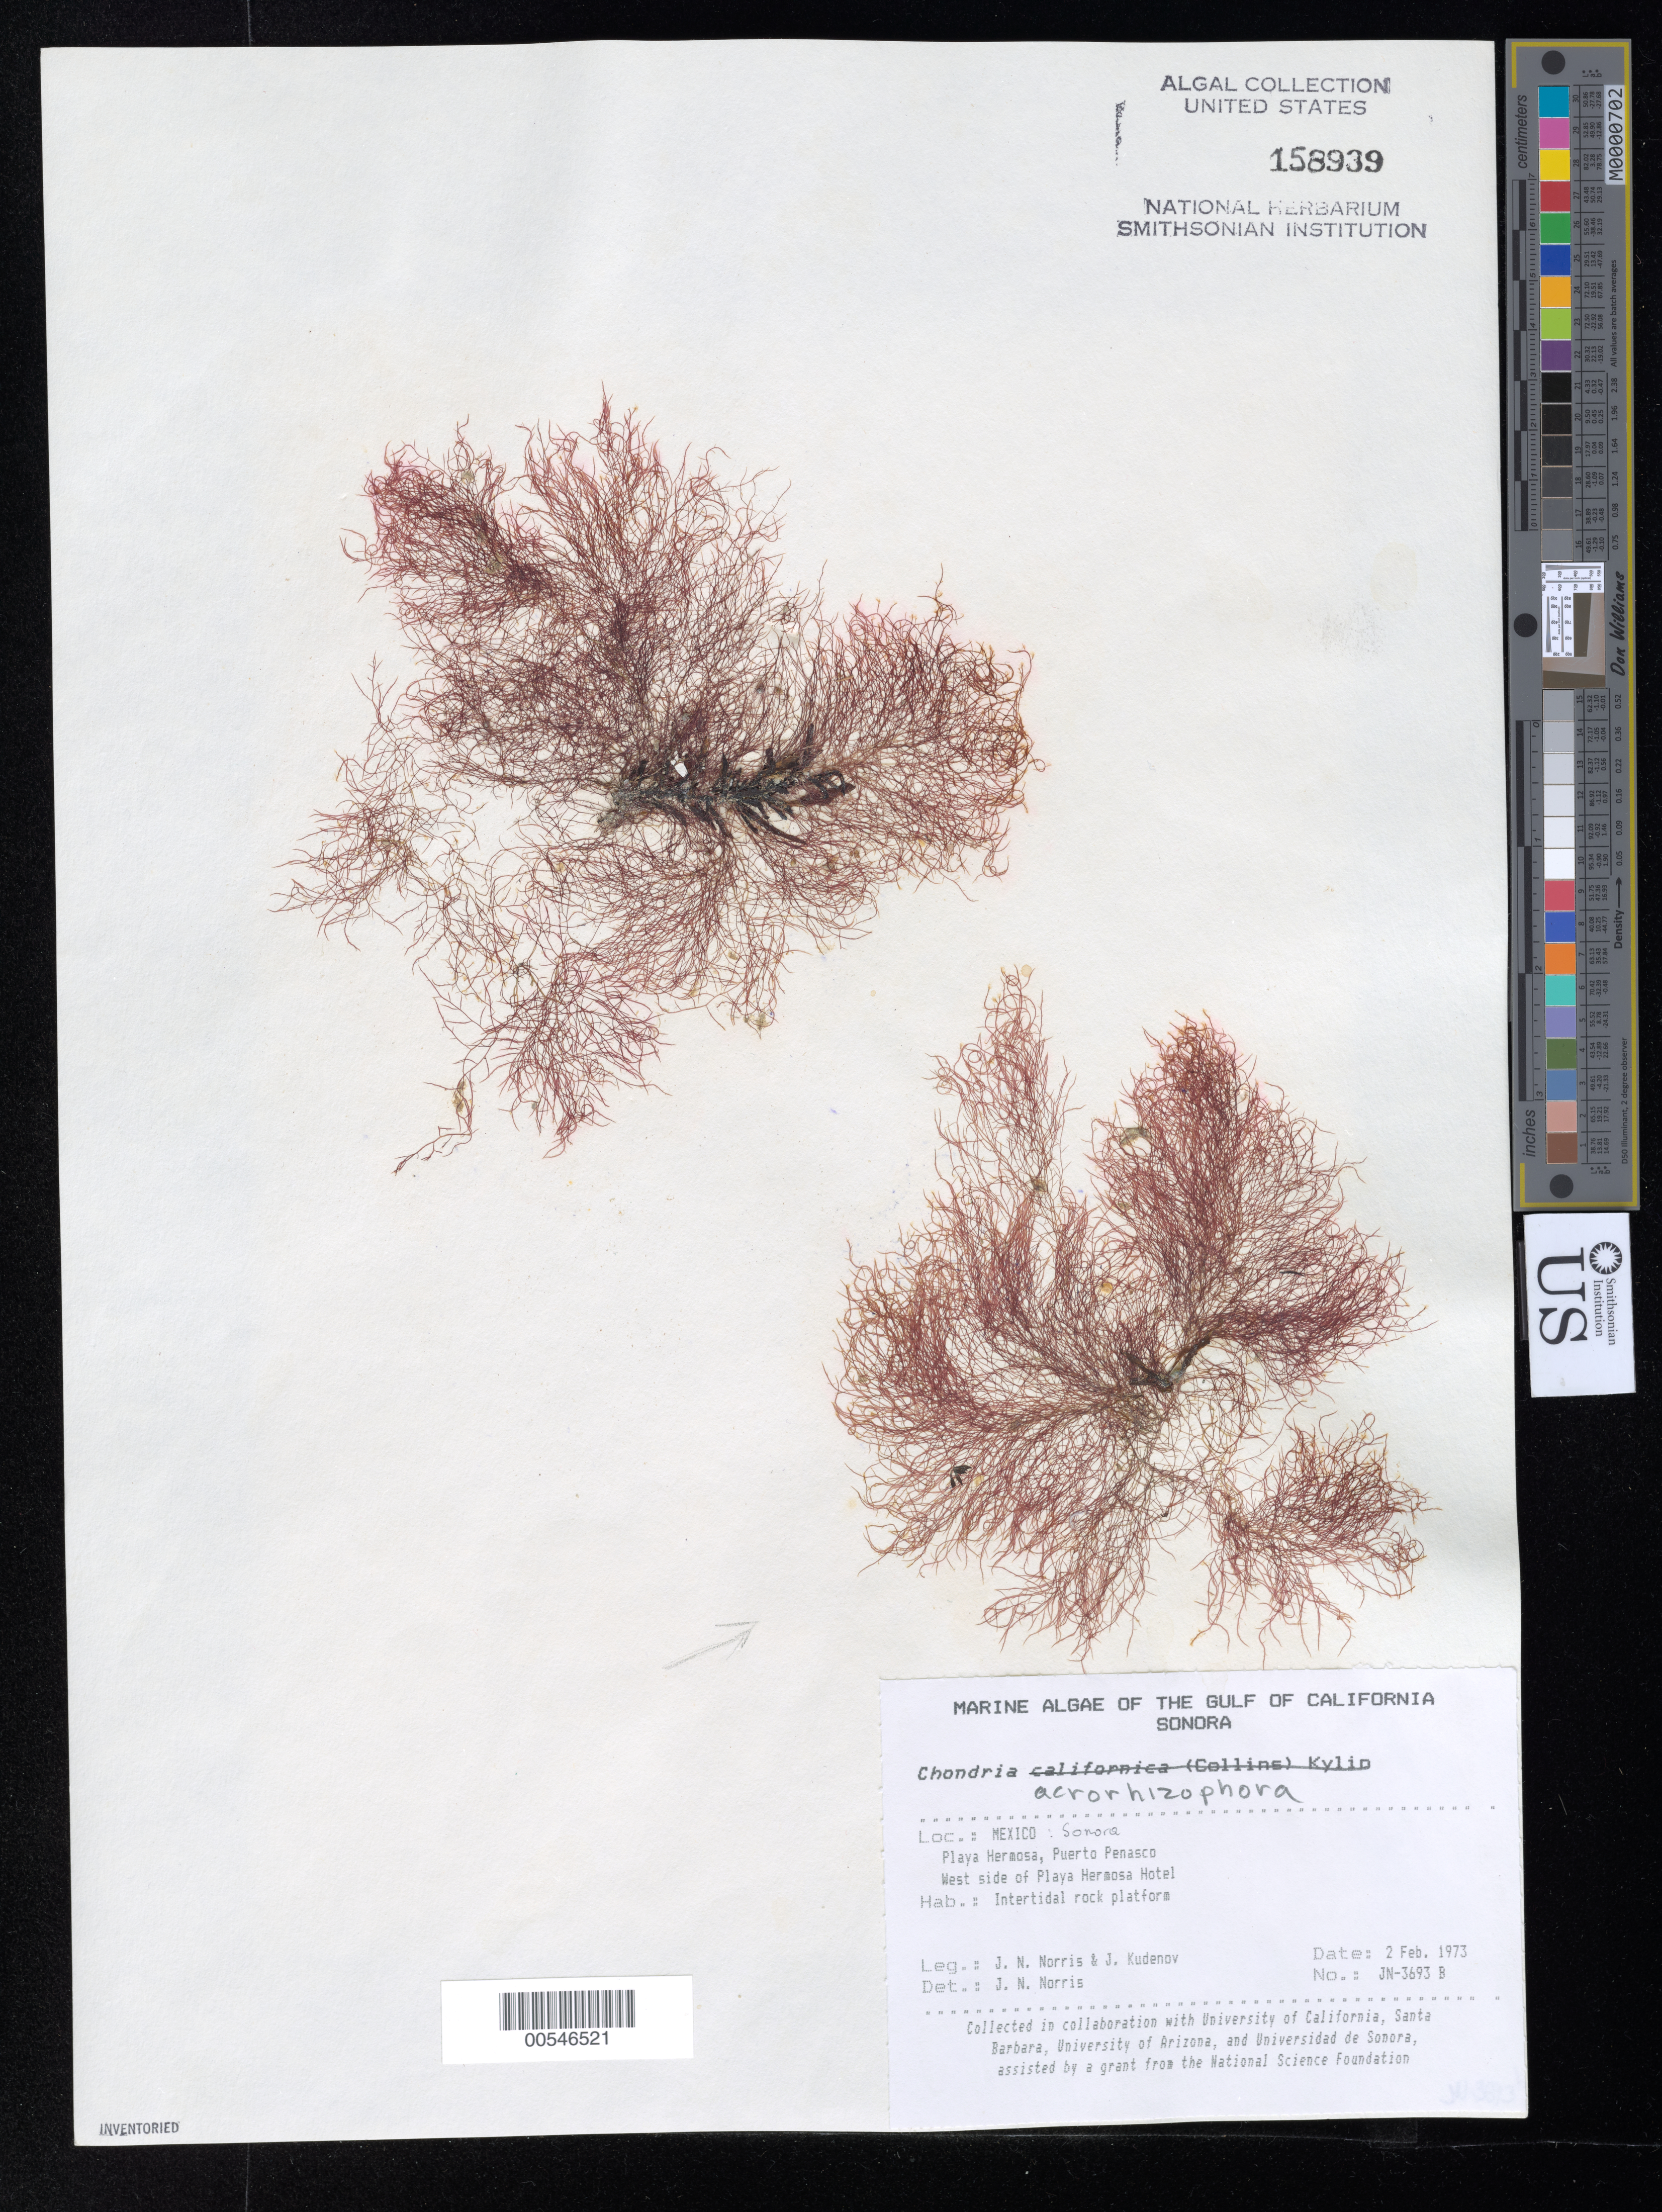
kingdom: Plantae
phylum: Rhodophyta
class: Florideophyceae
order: Ceramiales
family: Rhodomelaceae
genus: Chondria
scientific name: Chondria acrorhizophora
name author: Setch. & N.L. Gardner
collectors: J. N. Norris & J. Kudenov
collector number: JN-3693b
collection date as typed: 02 Feb 1973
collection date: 1973-02-02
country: Mexico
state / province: Sonora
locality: Playa Hermosa, Puerto Penasco, Playa Hermosa Hotel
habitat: Intertidal rock platform.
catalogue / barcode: US 158939